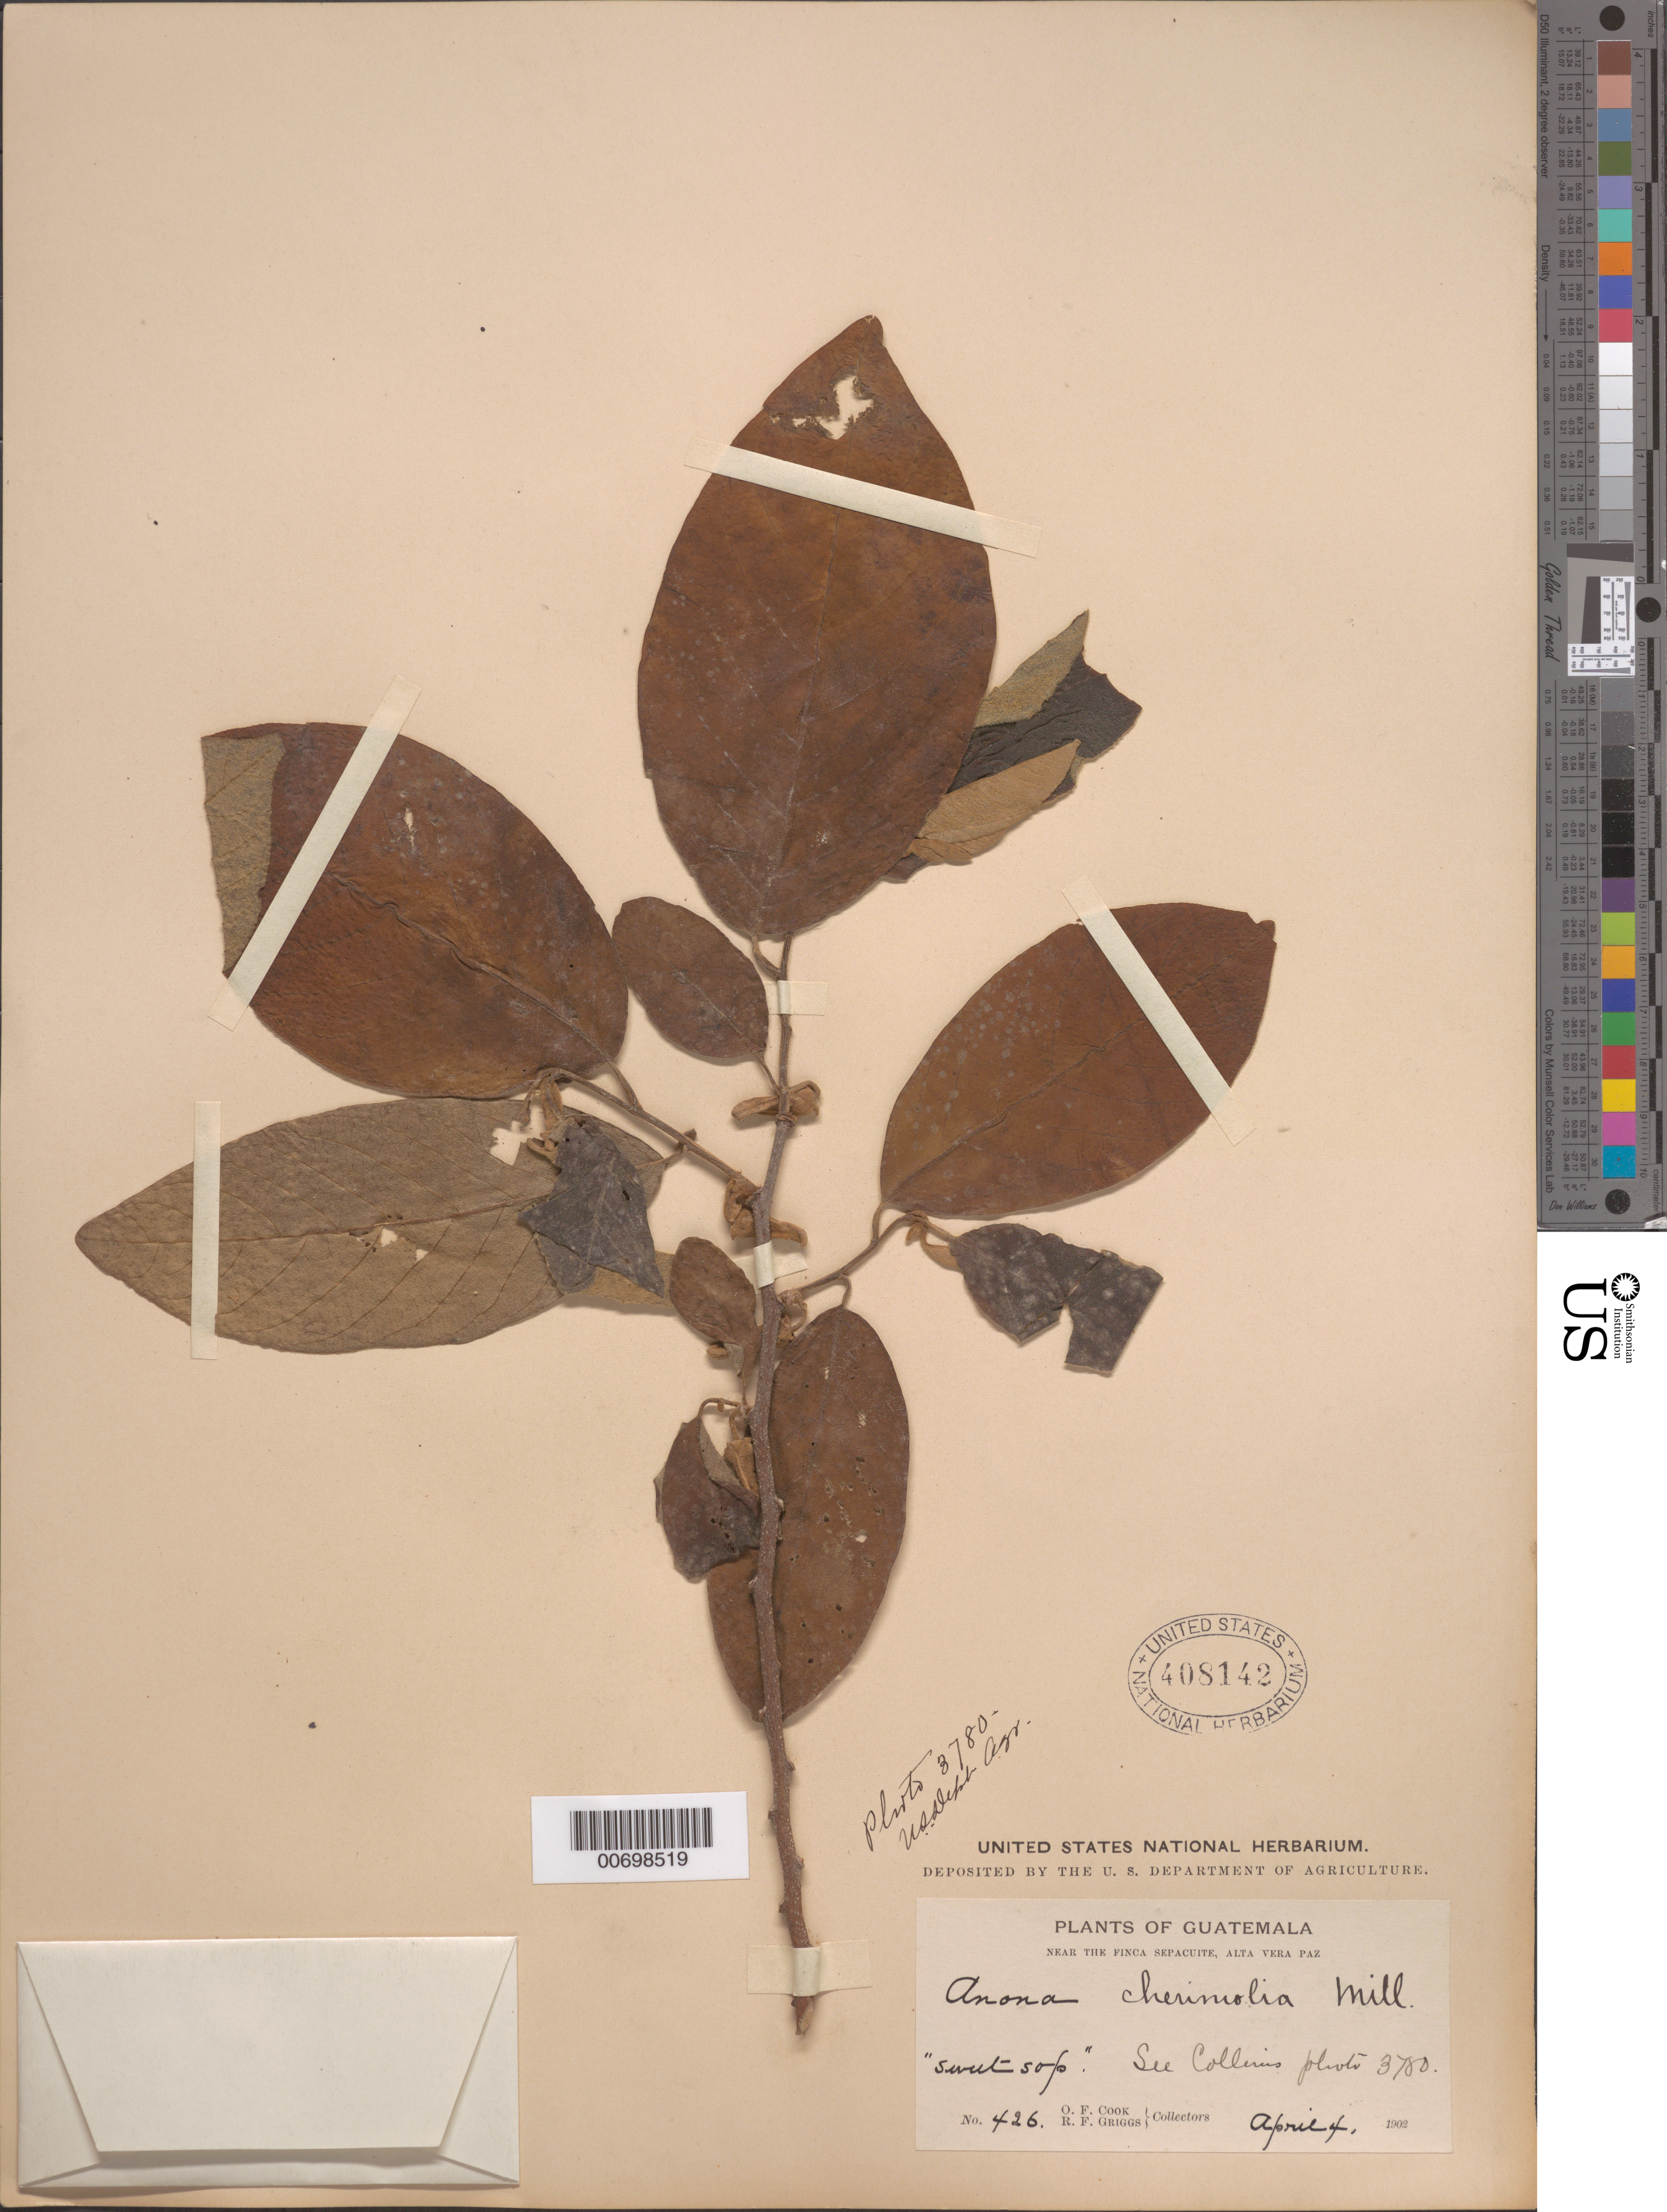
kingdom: Plantae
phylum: Tracheophyta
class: Magnoliopsida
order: Magnoliales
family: Annonaceae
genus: Annona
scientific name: Annona cherimola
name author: Mill.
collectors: O. F. Cook & R. F. Griggs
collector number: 426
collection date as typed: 04 Apr 1902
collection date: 1902-04-04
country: Guatemala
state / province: Alta Verapaz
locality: Near the Finca Sepacuite.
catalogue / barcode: US 408142